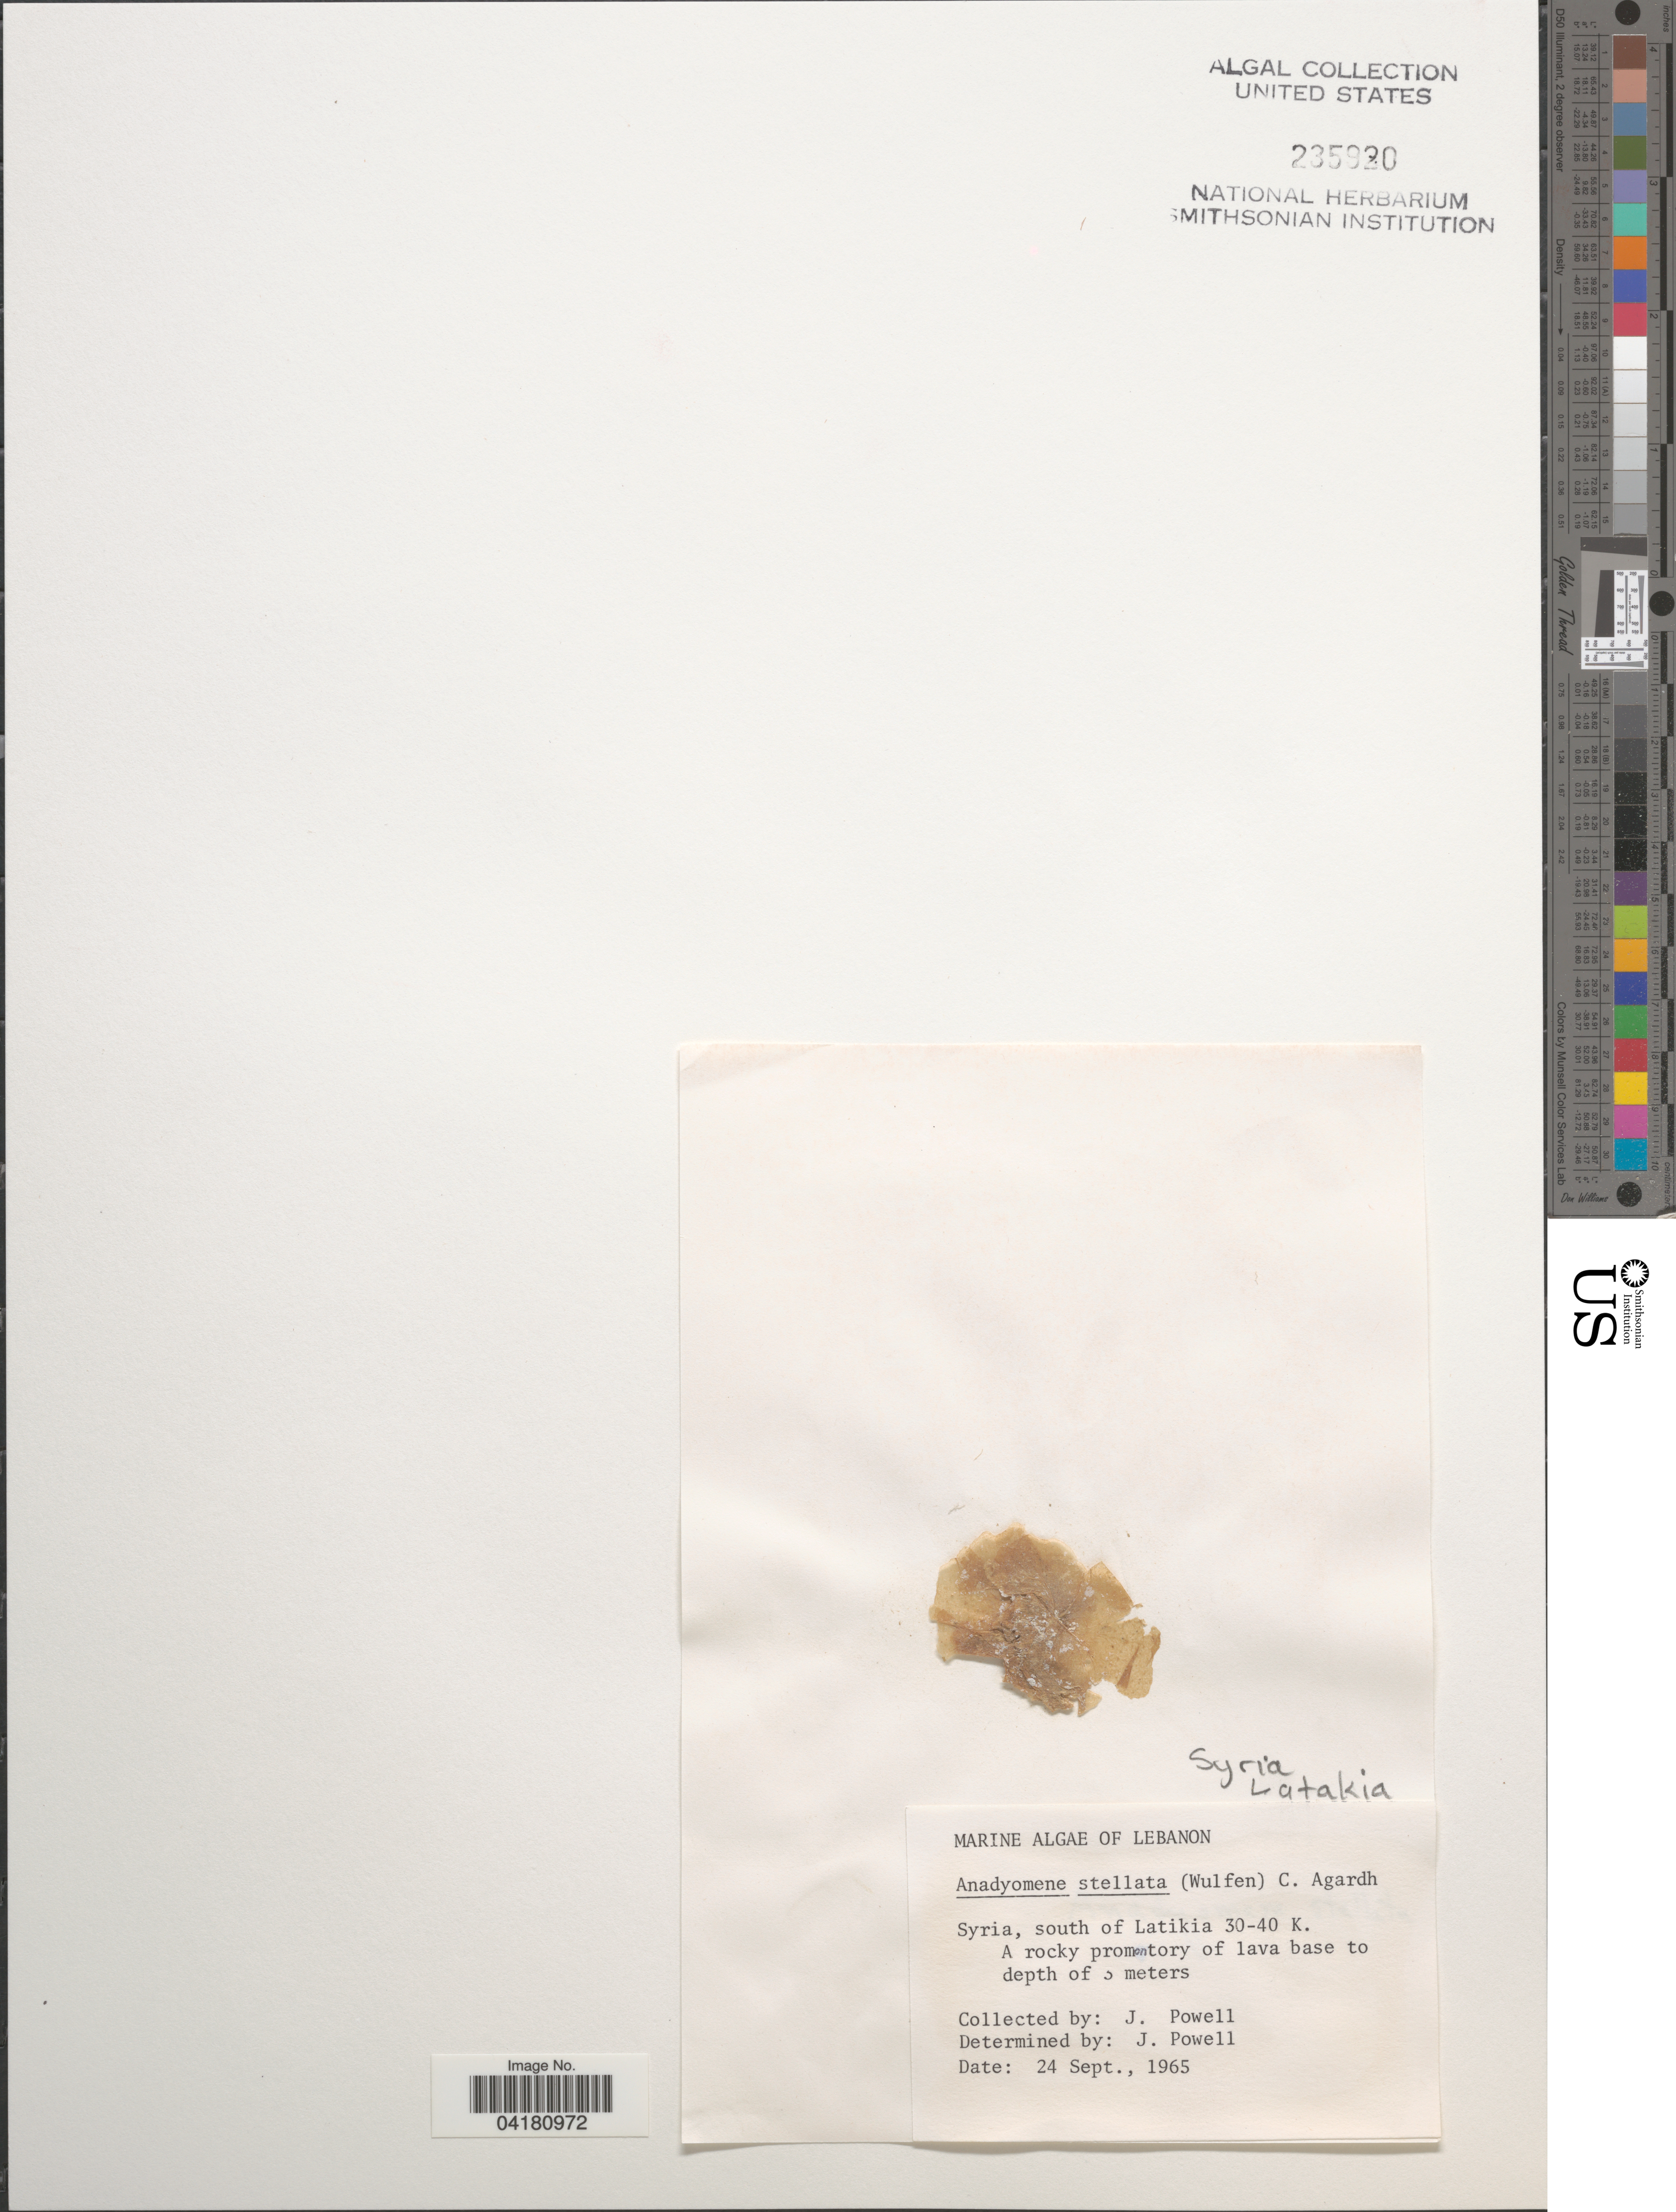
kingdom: Plantae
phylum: Chlorophyta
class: Ulvophyceae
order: Cladophorales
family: Anadyomenaceae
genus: Anadyomene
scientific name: Anadyomene stellata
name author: (Wulfen) C. Agardh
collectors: J. Powell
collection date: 1965-09-24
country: Syria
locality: South of Latikia 30-40 K. Latakia.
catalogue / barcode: US 235920